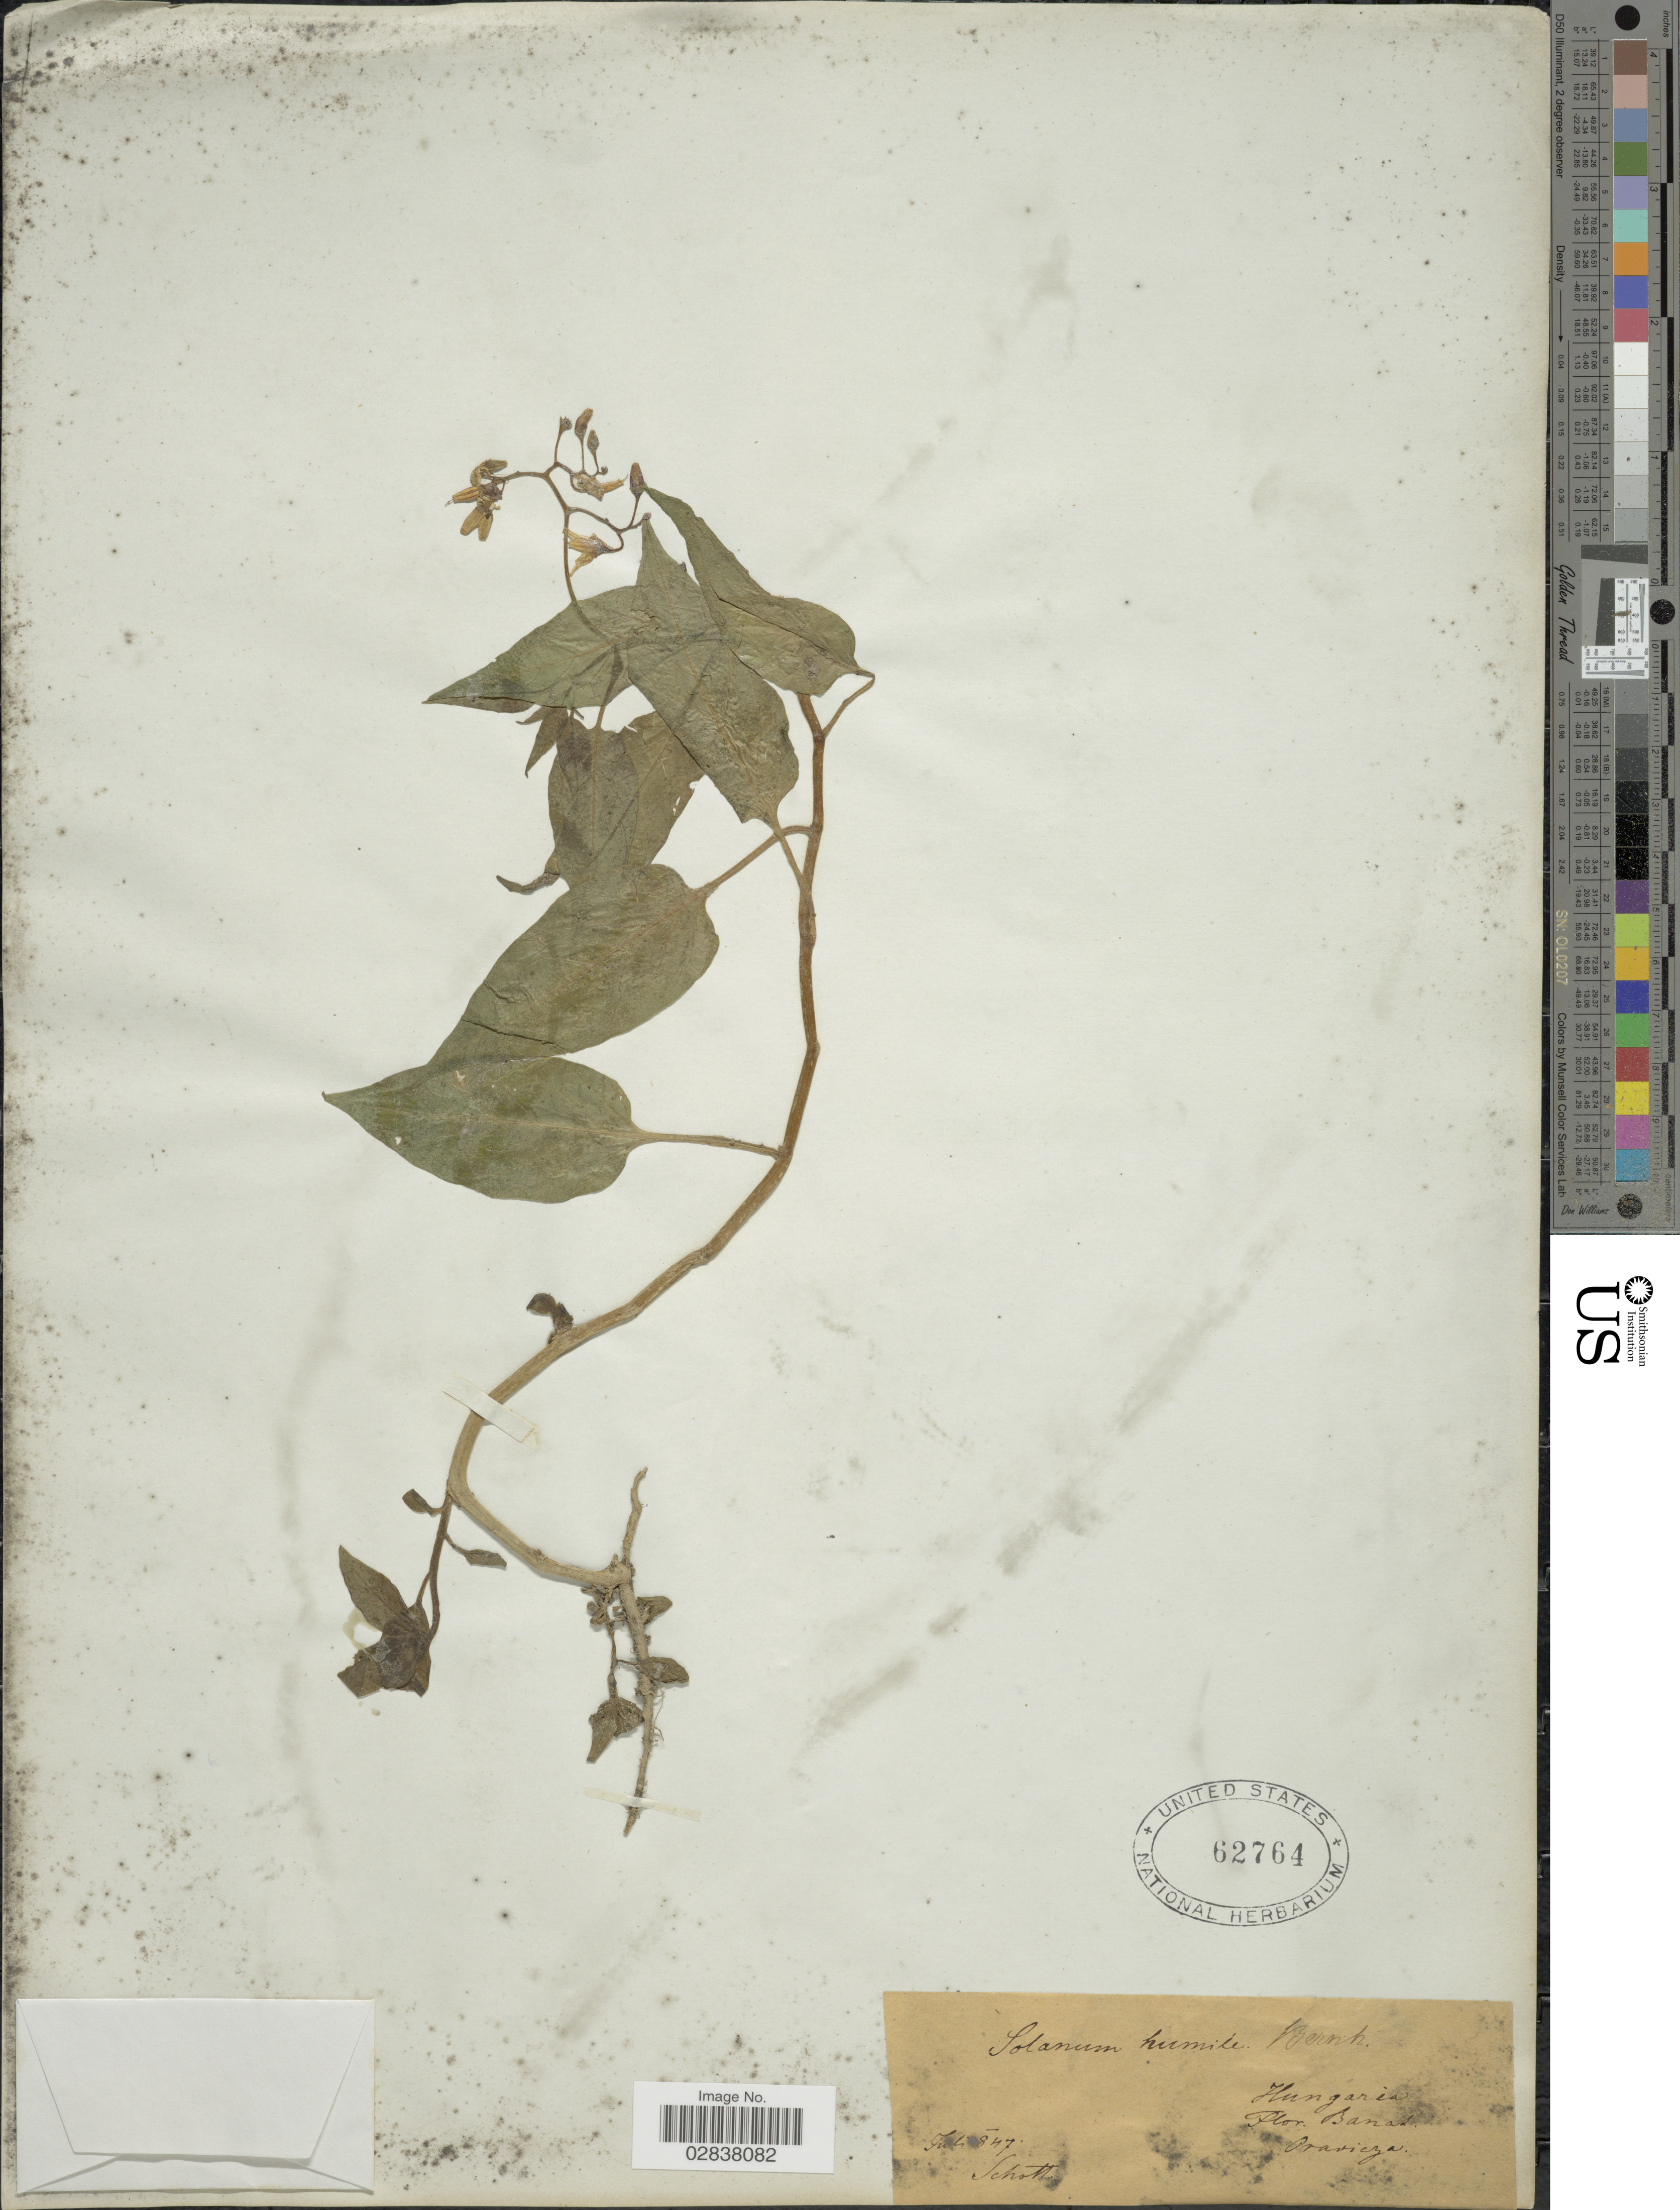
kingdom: Plantae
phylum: Tracheophyta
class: Magnoliopsida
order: Solanales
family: Solanaceae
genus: Solanum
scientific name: Solanum humile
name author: Bernh. ex Willd.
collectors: Schott, --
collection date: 1847-07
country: Hungary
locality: Prov. Banat, Oravieza.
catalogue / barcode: US 62764